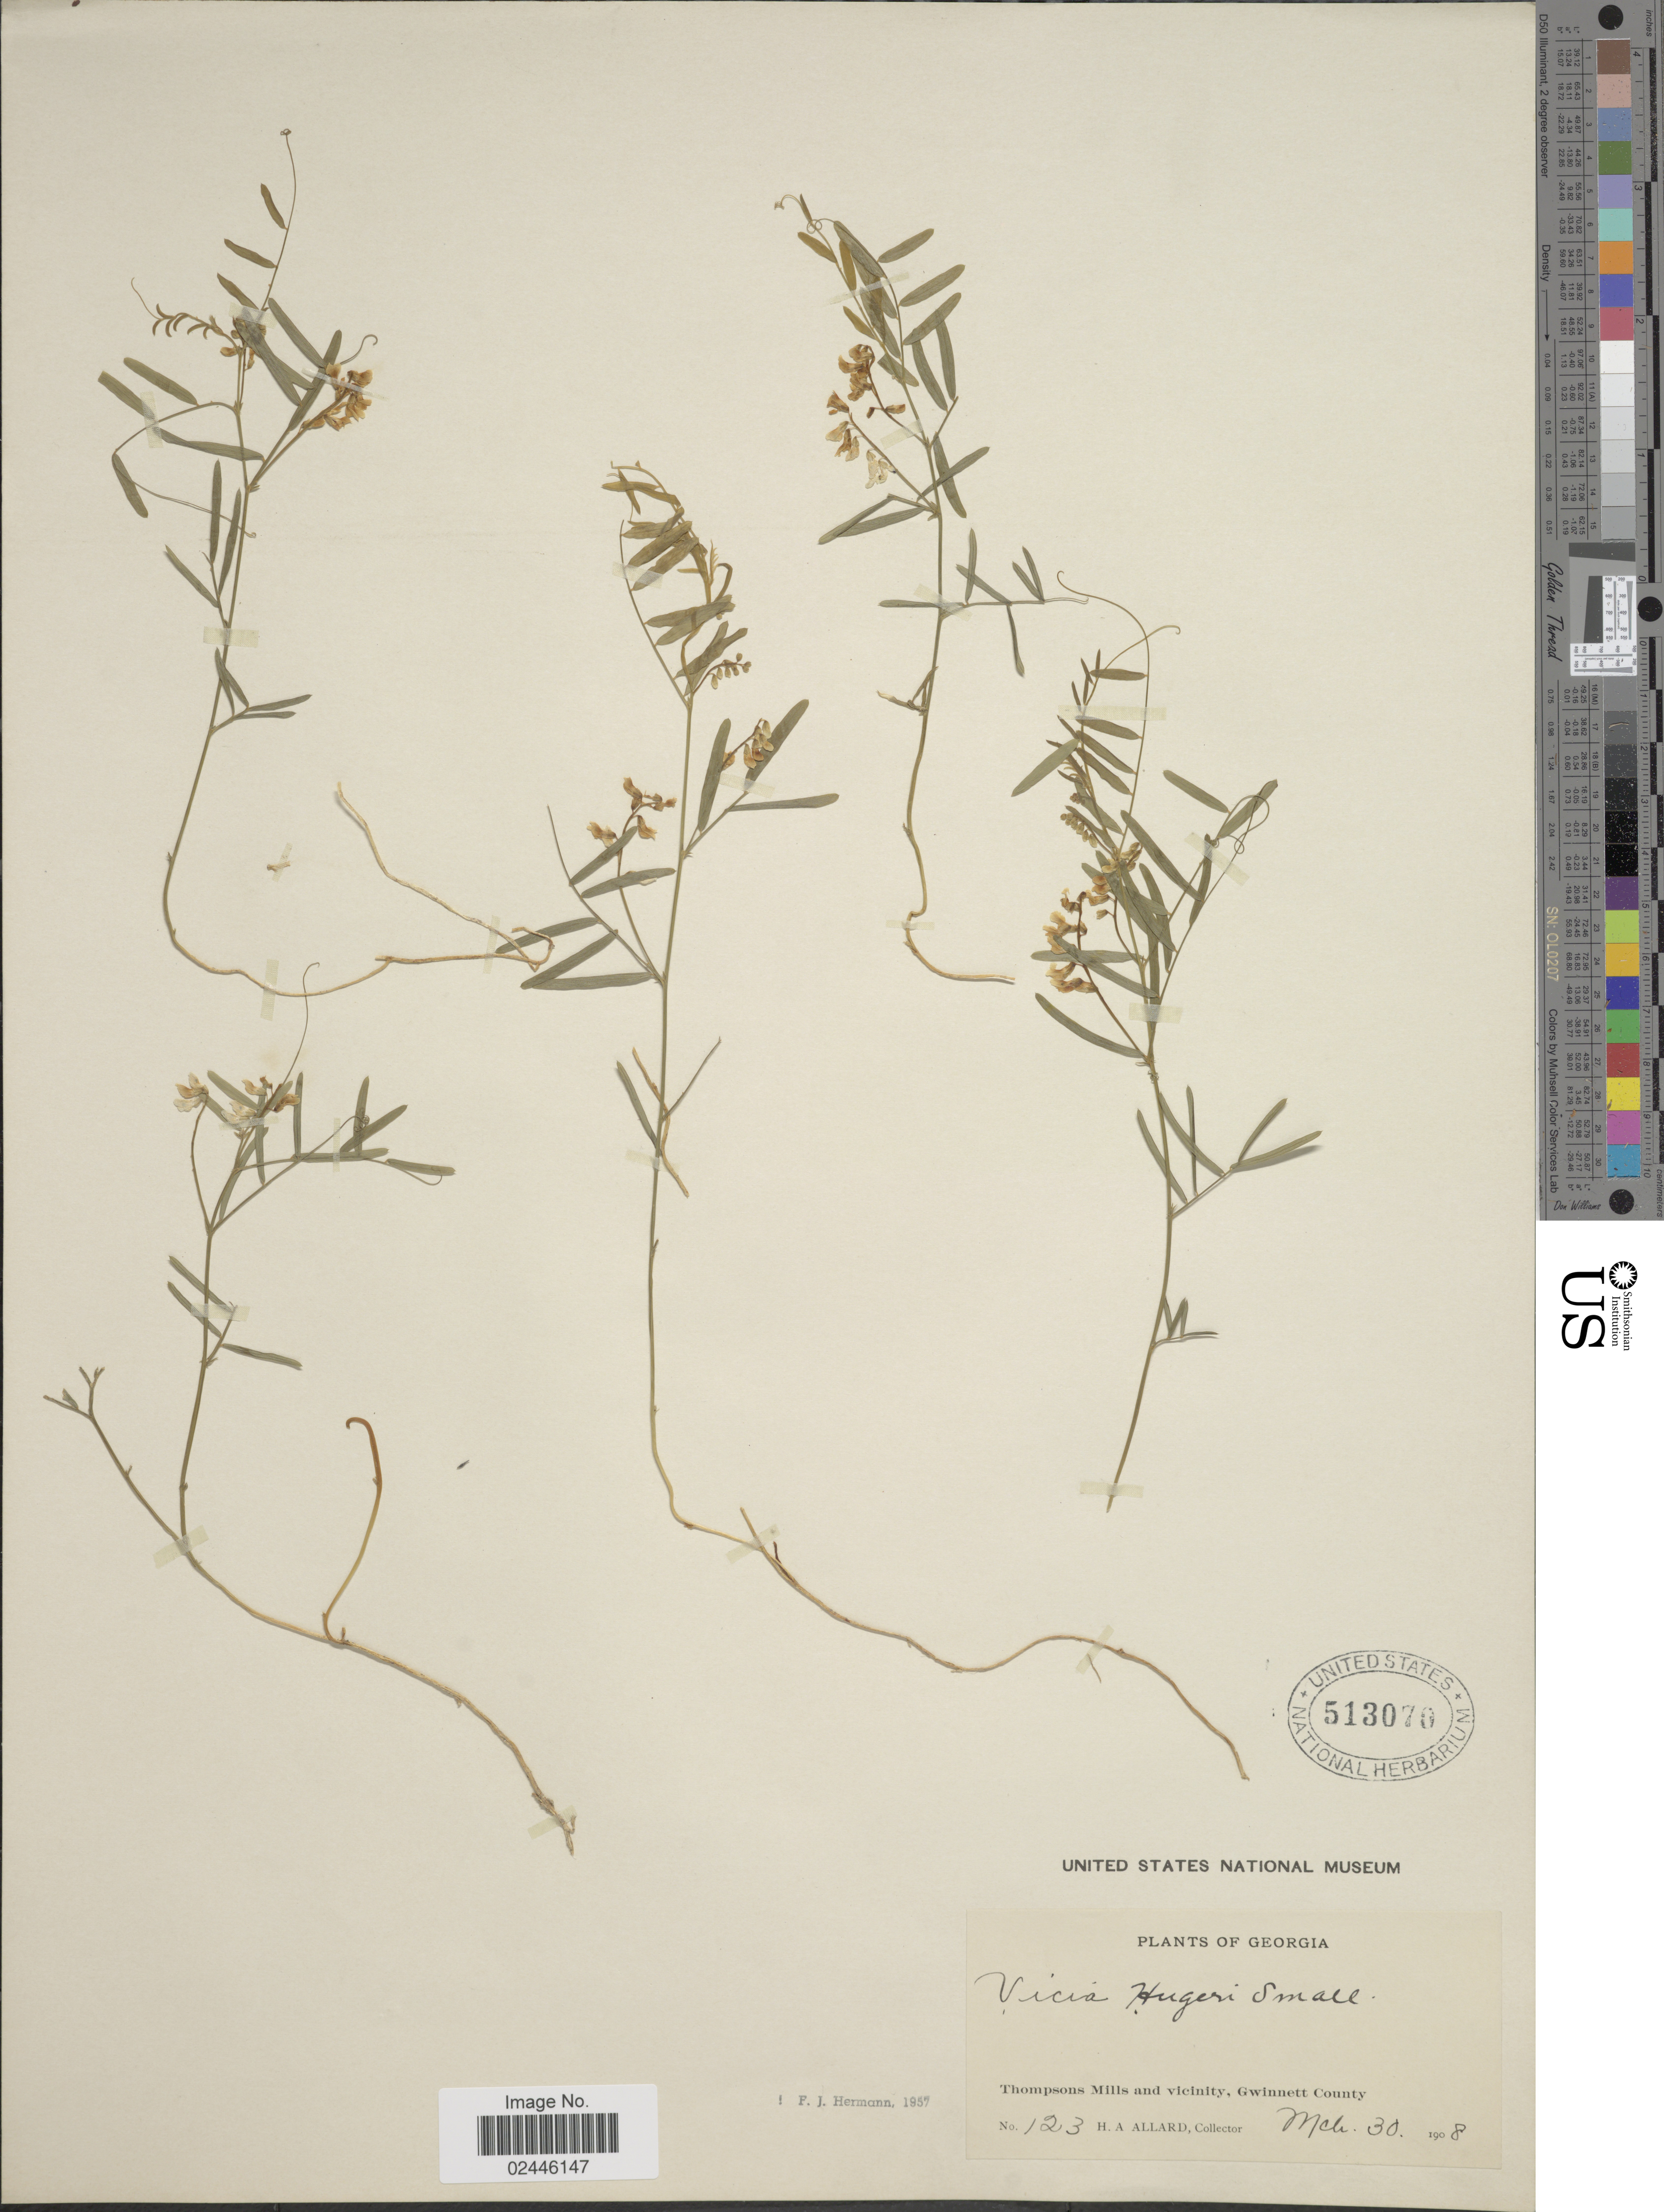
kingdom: Plantae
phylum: Tracheophyta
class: Magnoliopsida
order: Fabales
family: Fabaceae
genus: Vicia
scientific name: Vicia hugeri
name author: Small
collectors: H. A. Allard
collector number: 123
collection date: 1908-03-30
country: United States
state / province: Georgia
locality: Thompsons Mills and vicinity, Gwinnett County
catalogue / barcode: US 513070